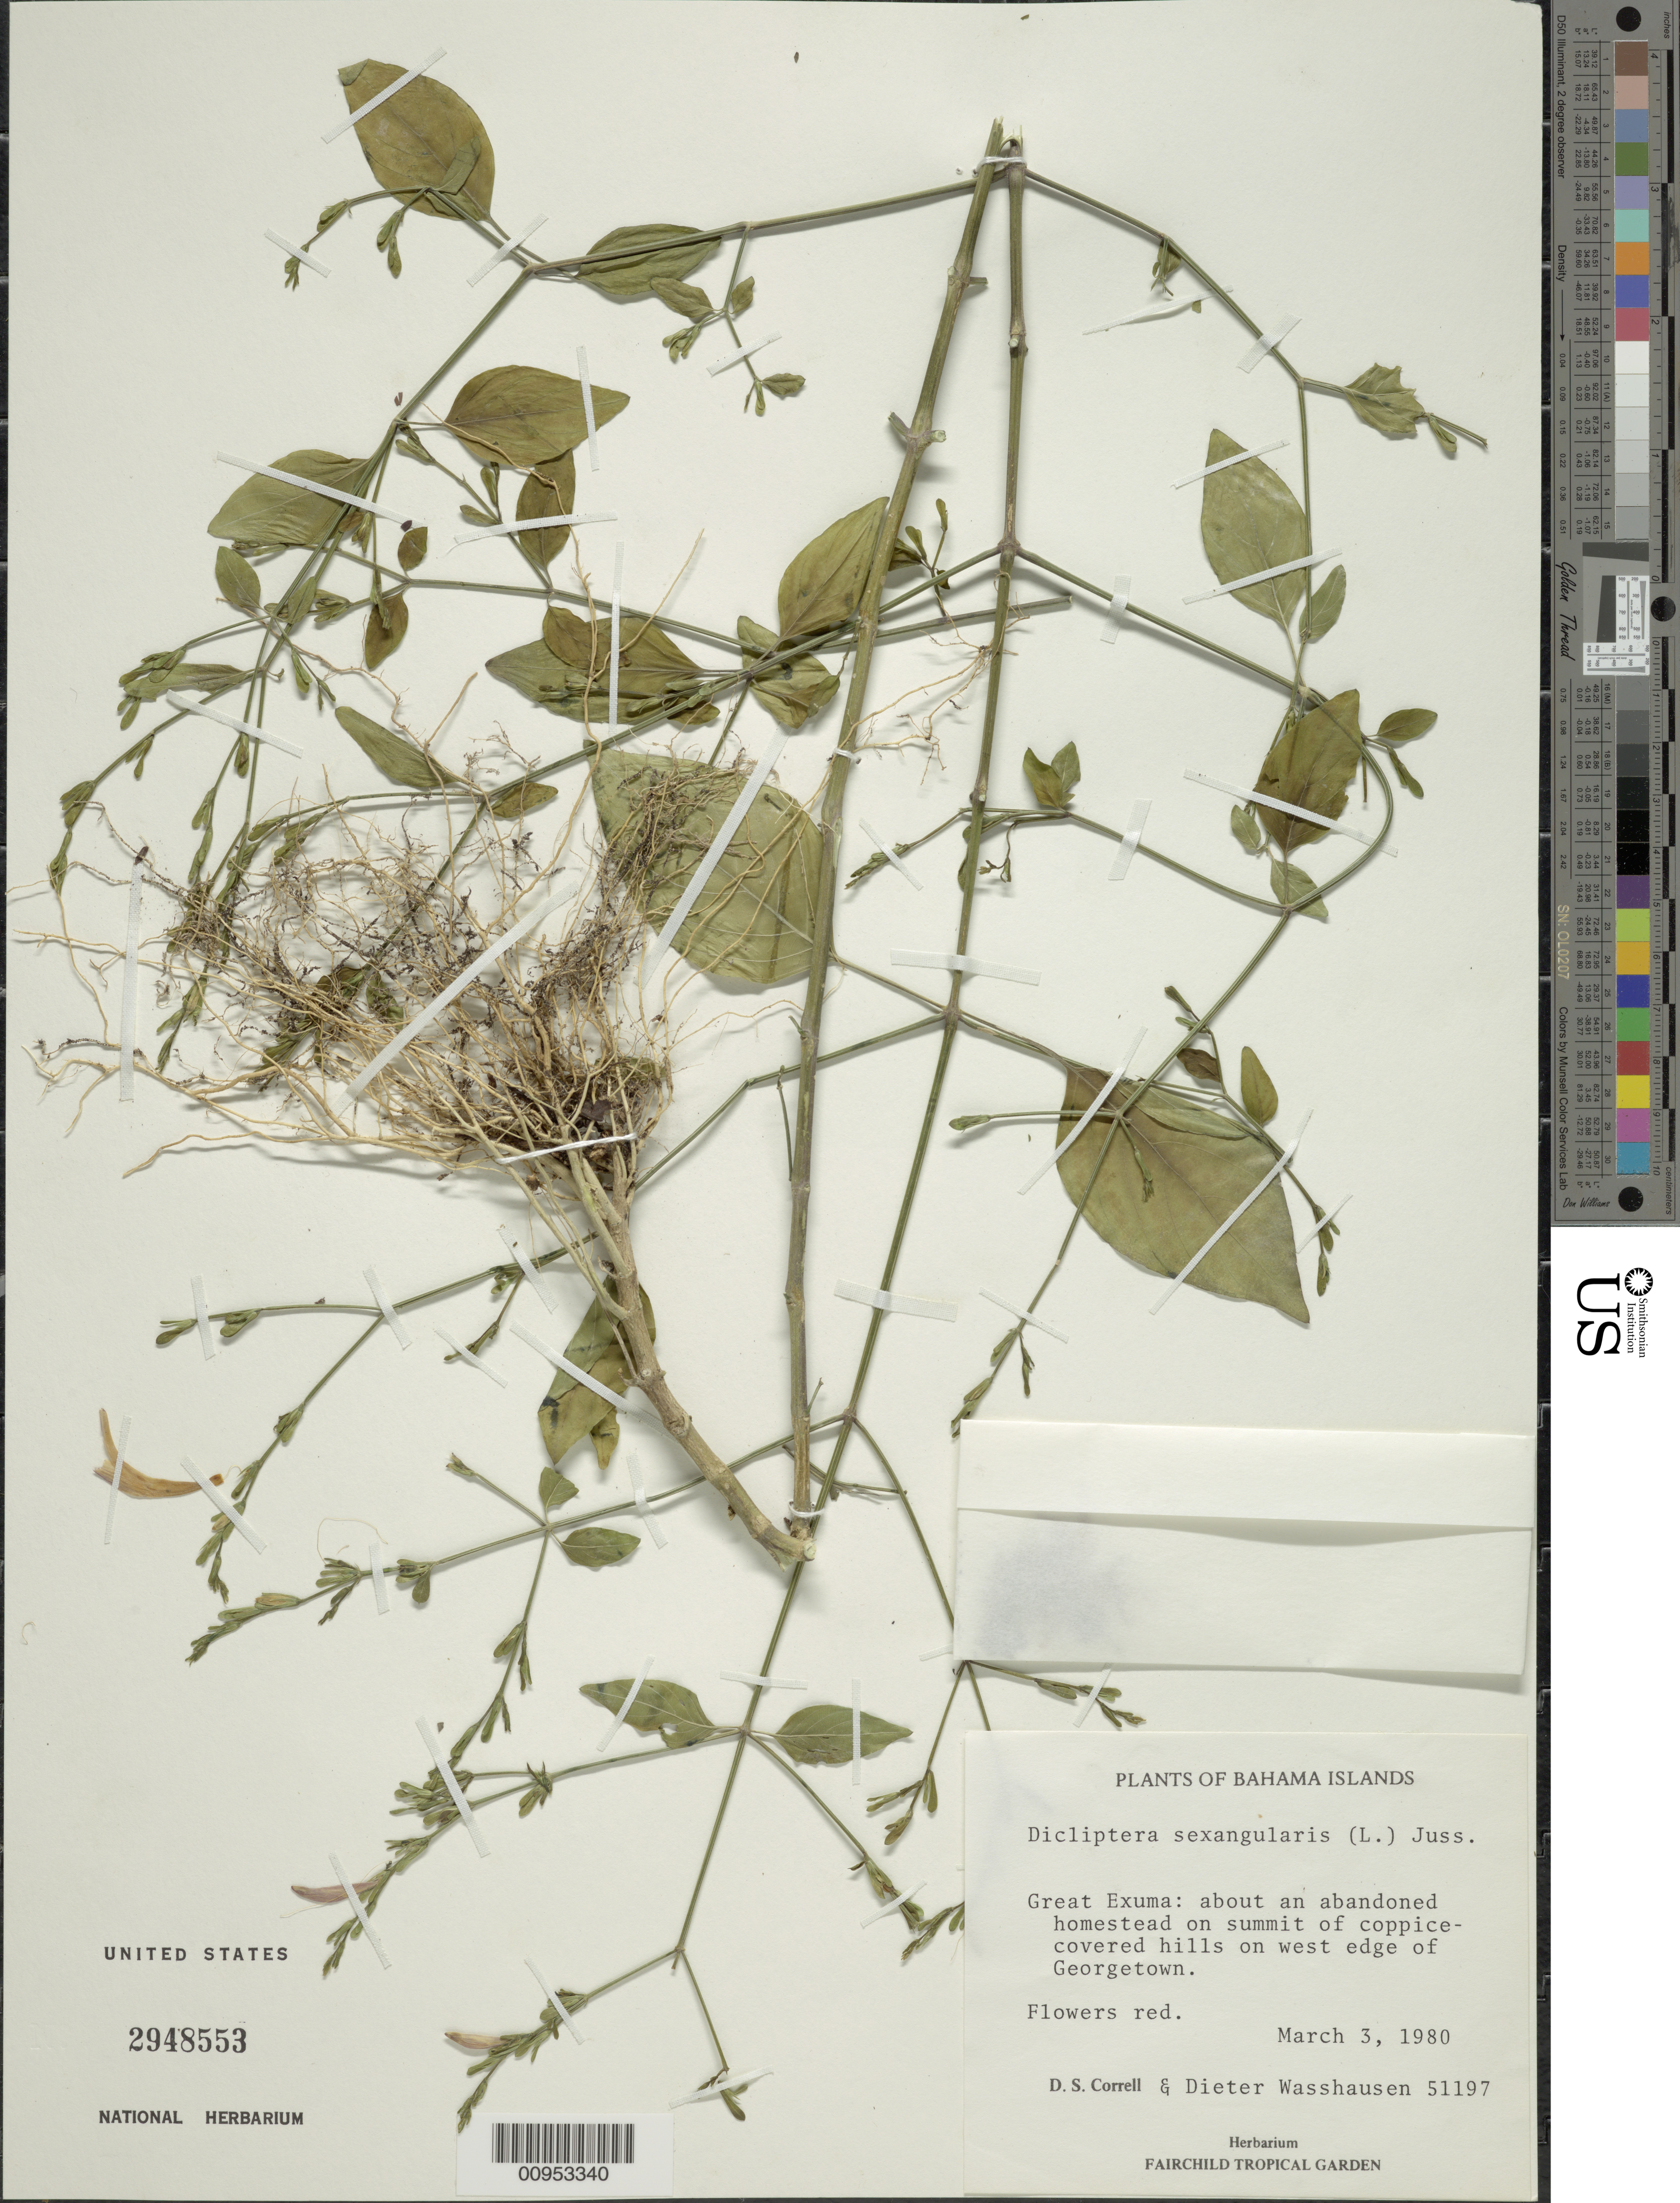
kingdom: Plantae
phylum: Tracheophyta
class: Magnoliopsida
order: Lamiales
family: Acanthaceae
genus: Dicliptera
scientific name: Dicliptera sexangularis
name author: (L.) Juss.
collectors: D. S. Correll & D. C. Wasshausen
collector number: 51197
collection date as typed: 03 Mar 1980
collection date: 1980-03-03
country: Bahamas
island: Great Exuma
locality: West edge of Georgetown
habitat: About an abandoned homestead on summit of coppice-covered hills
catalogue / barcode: US 2948553